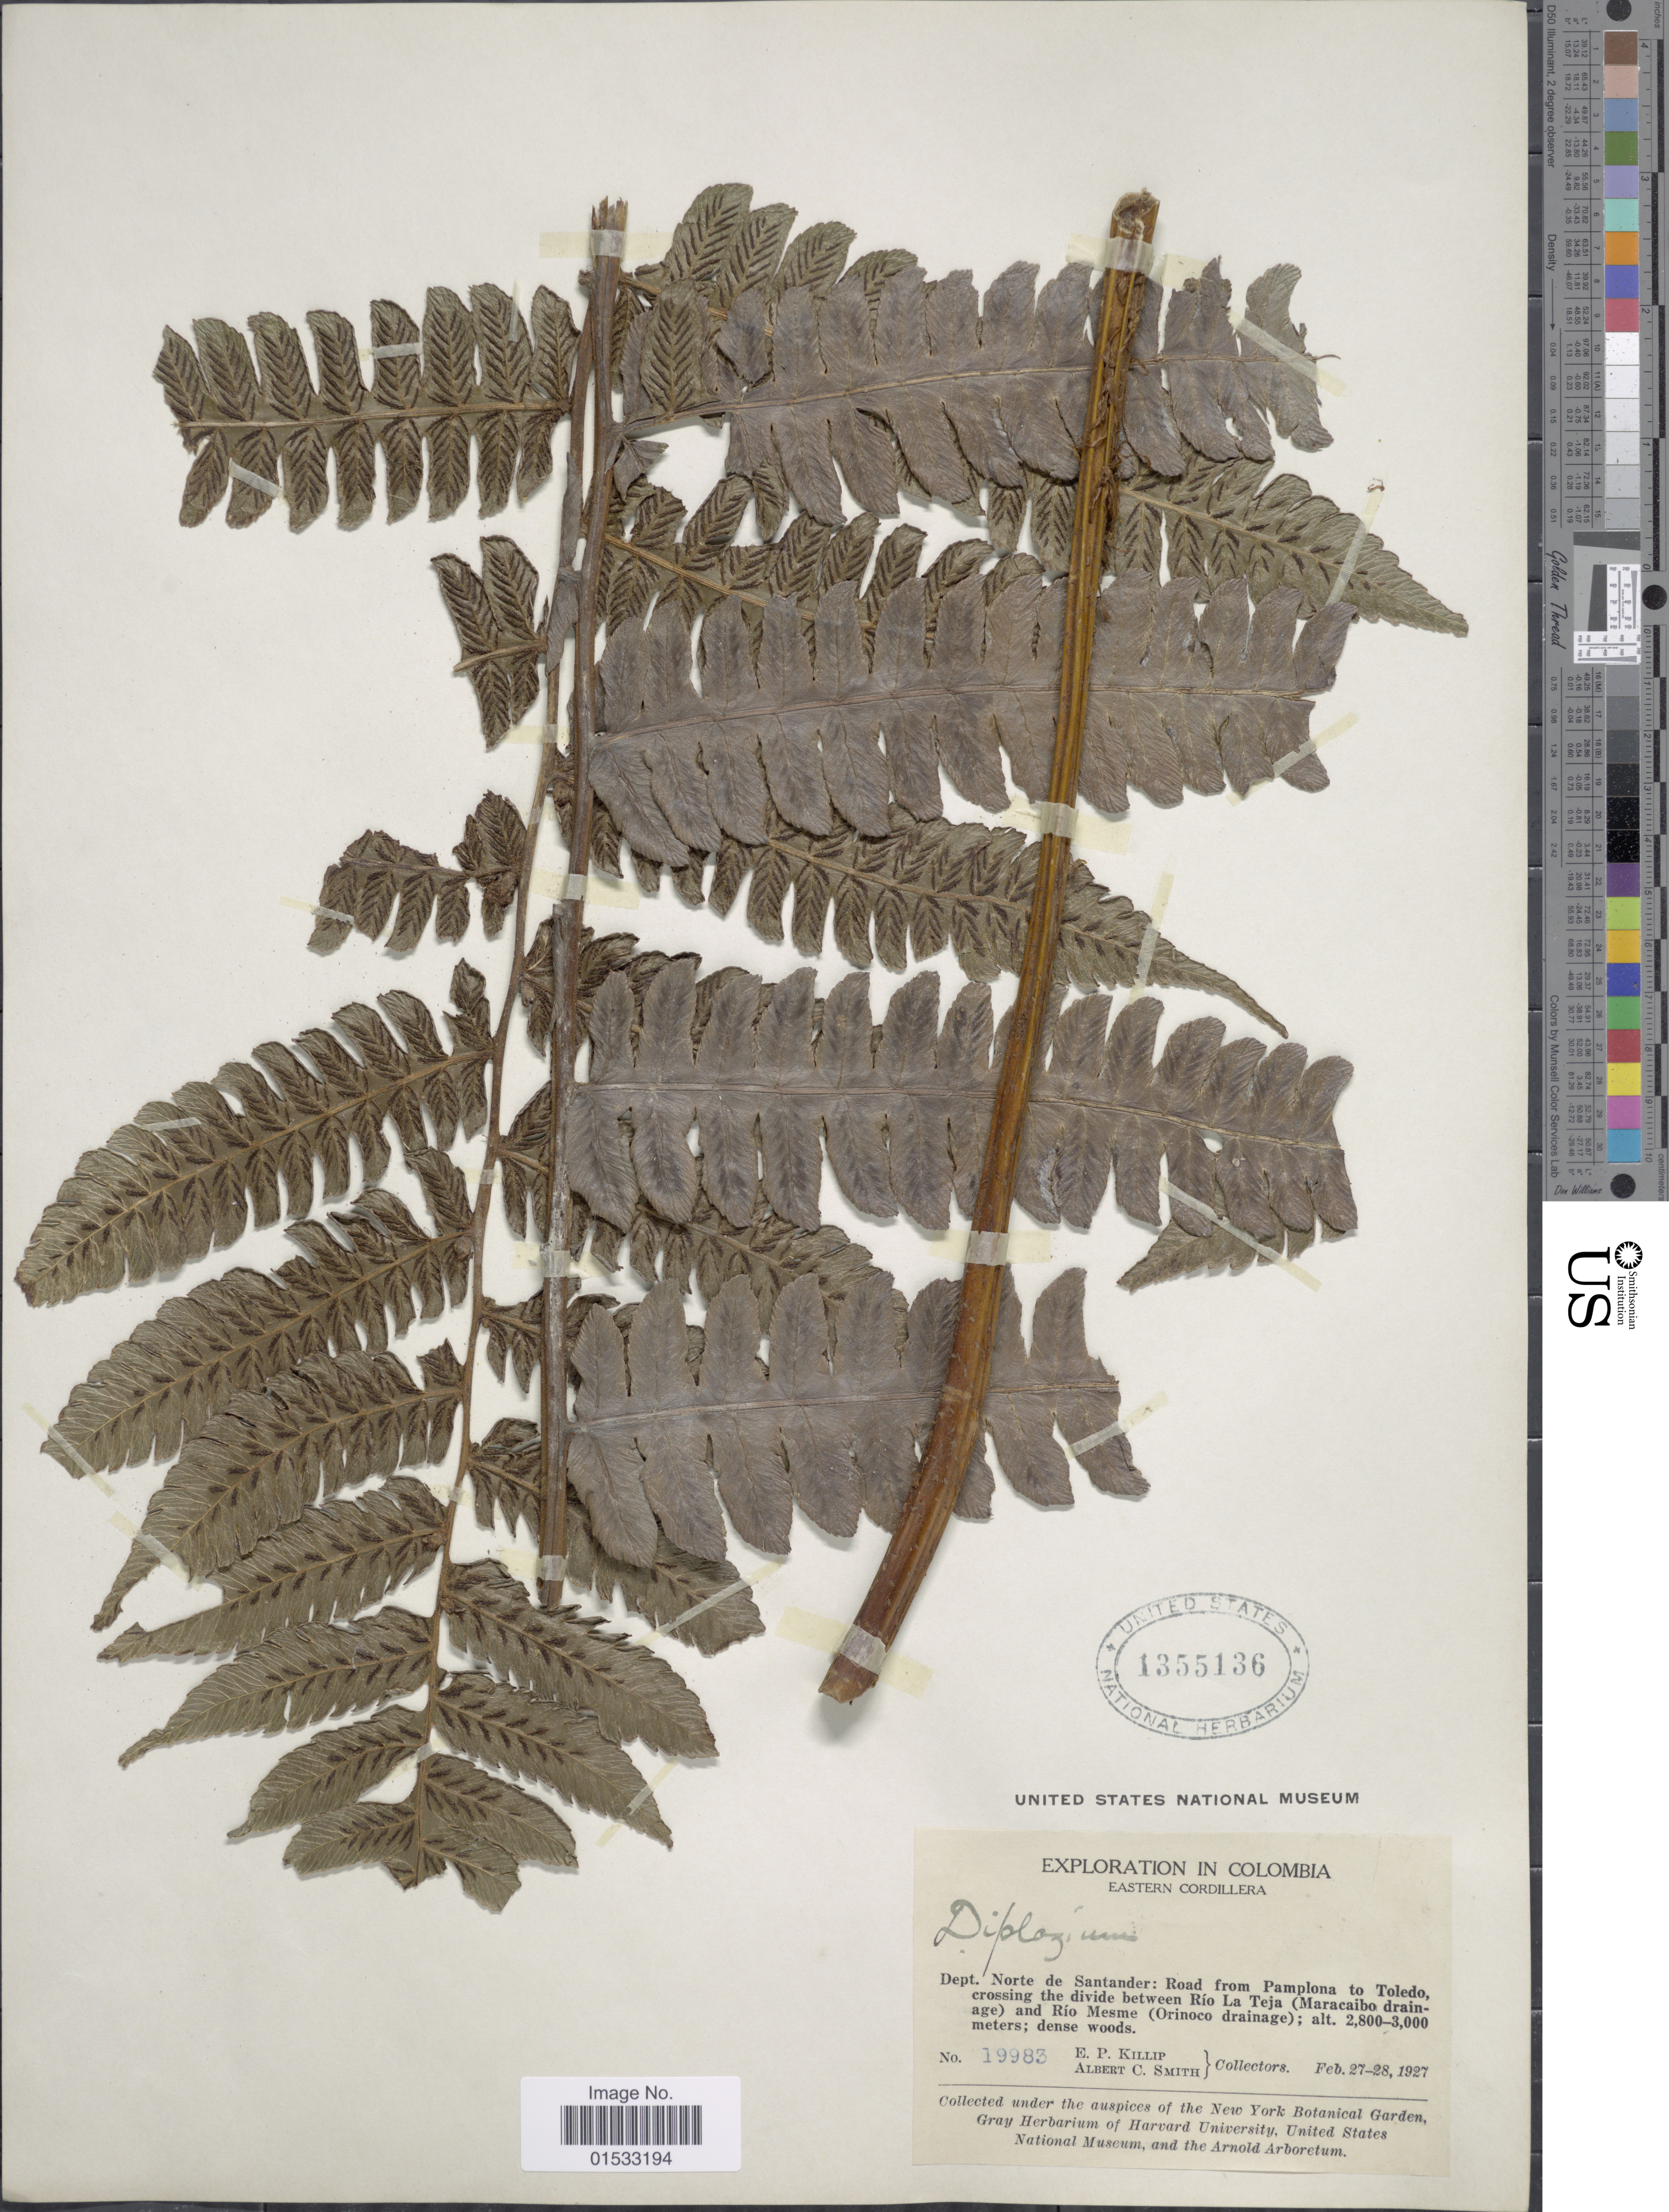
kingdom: Plantae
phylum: Tracheophyta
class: Polypodiopsida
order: Polypodiales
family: Athyriaceae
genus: Diplazium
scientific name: Diplazium subnudum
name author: H. Karst.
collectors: E. P. Killip & A. C. Smith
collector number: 19983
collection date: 1927-02-27/1927-02-28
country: Colombia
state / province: Norte de Santander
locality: Eastern Cordillera, Road from Pamplona de Toledom crossing the divide between Río La Teja (Maracaibo drainage) and Río Mesme (Orinoco drainage)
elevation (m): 2800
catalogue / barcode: US 1355136